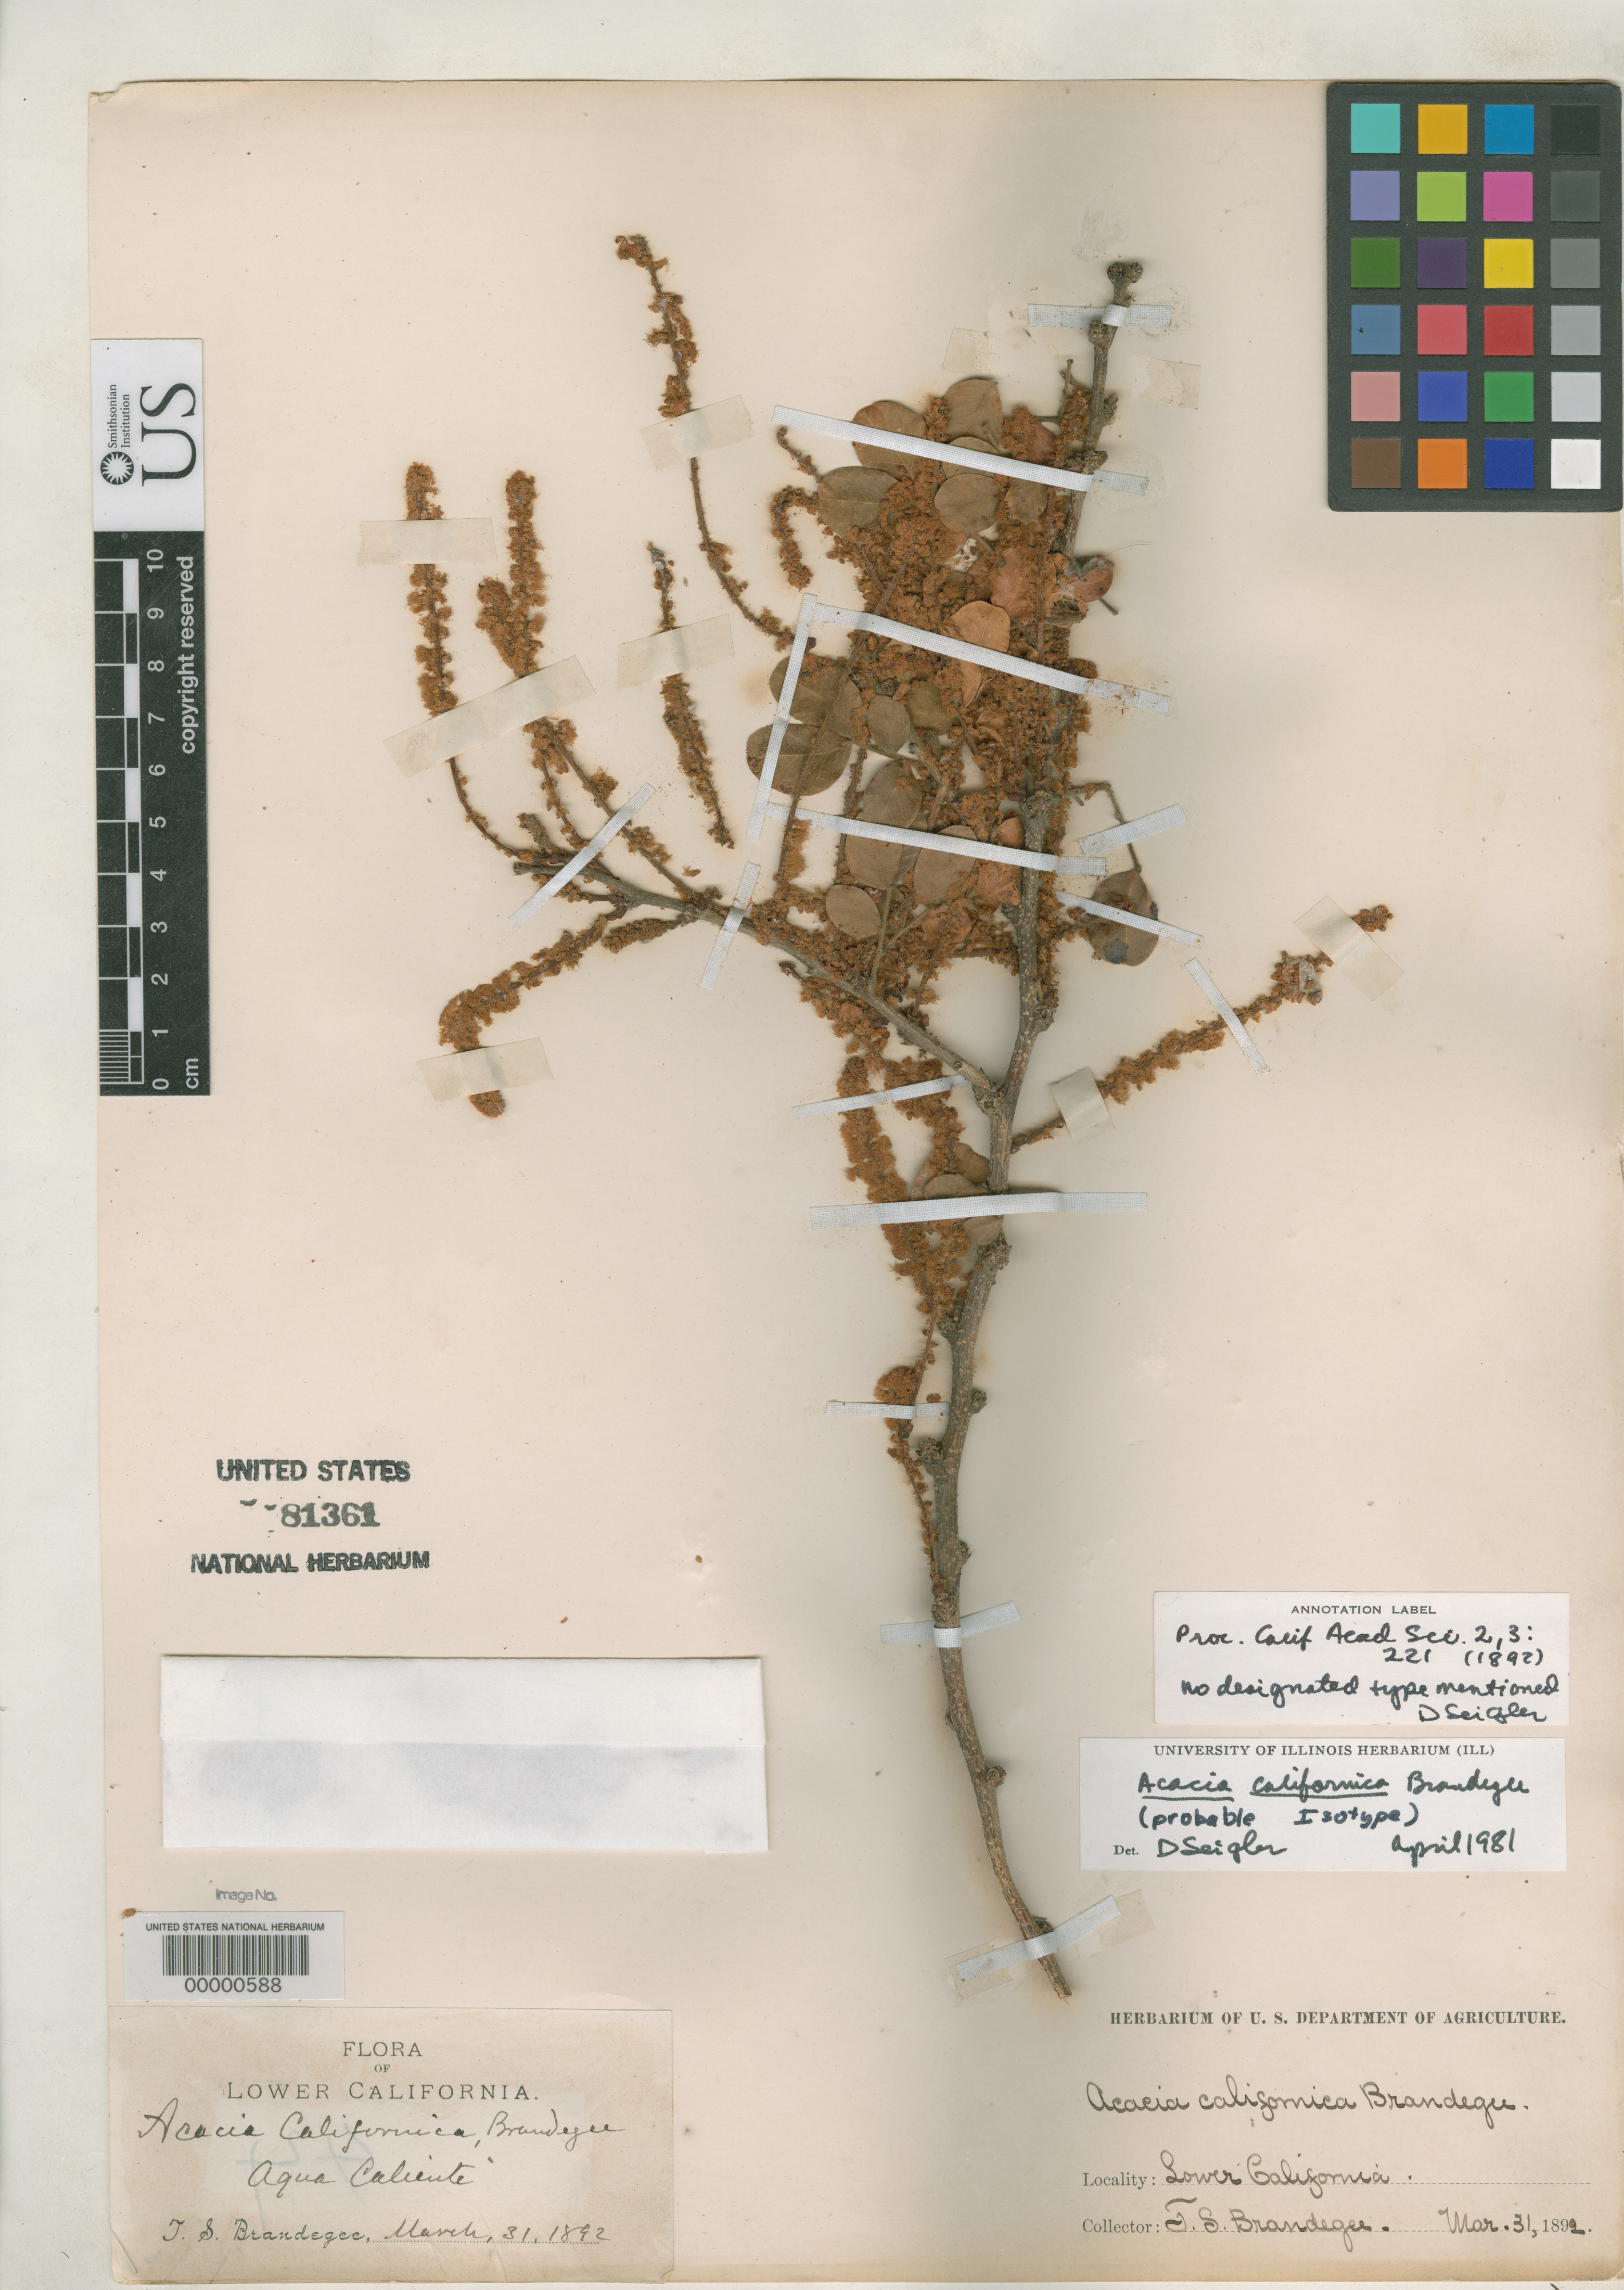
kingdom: Plantae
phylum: Tracheophyta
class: Magnoliopsida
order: Fabales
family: Fabaceae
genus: Acacia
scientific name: Acacia californica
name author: Brandegee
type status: Possible Isotype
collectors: T. S. Brandegee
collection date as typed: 31 Mar 1892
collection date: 1892-03-31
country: Mexico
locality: Lower California.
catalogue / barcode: US 81361